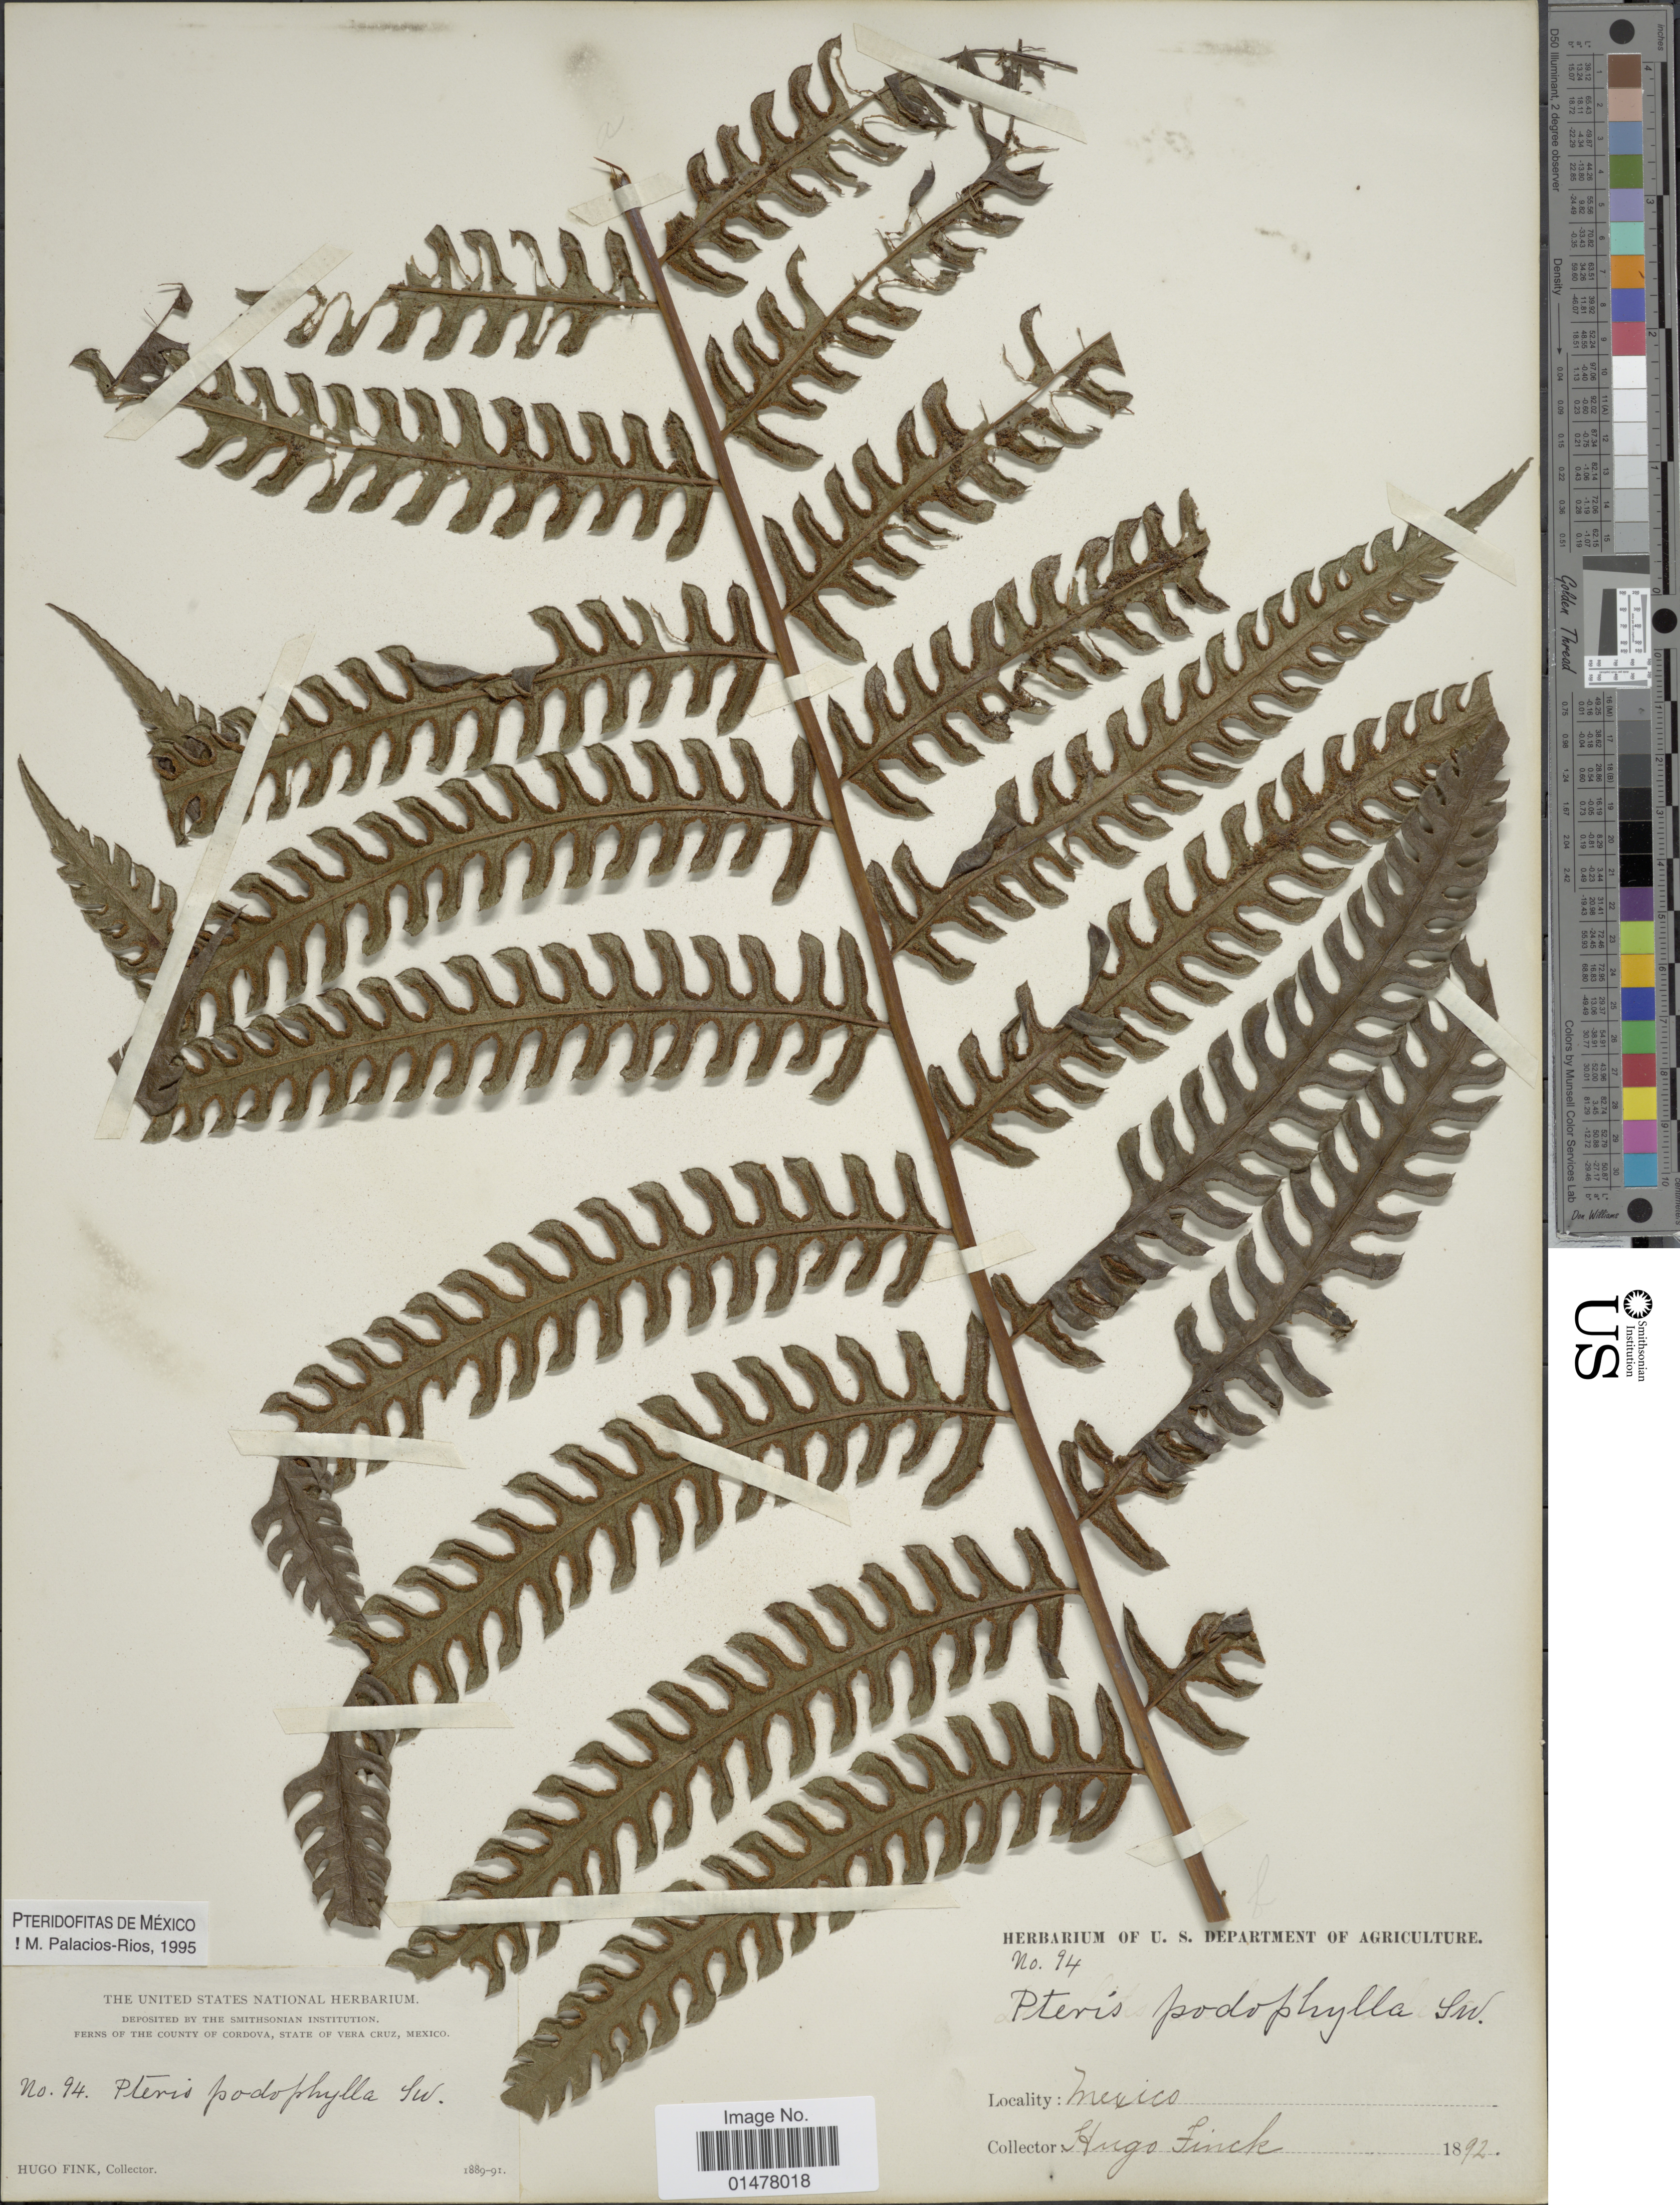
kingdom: Plantae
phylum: Tracheophyta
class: Polypodiopsida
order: Polypodiales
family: Pteridaceae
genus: Pteris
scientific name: Pteris podophylla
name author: Sw.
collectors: H. Finck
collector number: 94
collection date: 1892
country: Mexico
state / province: Veracruz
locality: Ferns of the county of Cordova, state of Vera Cruz